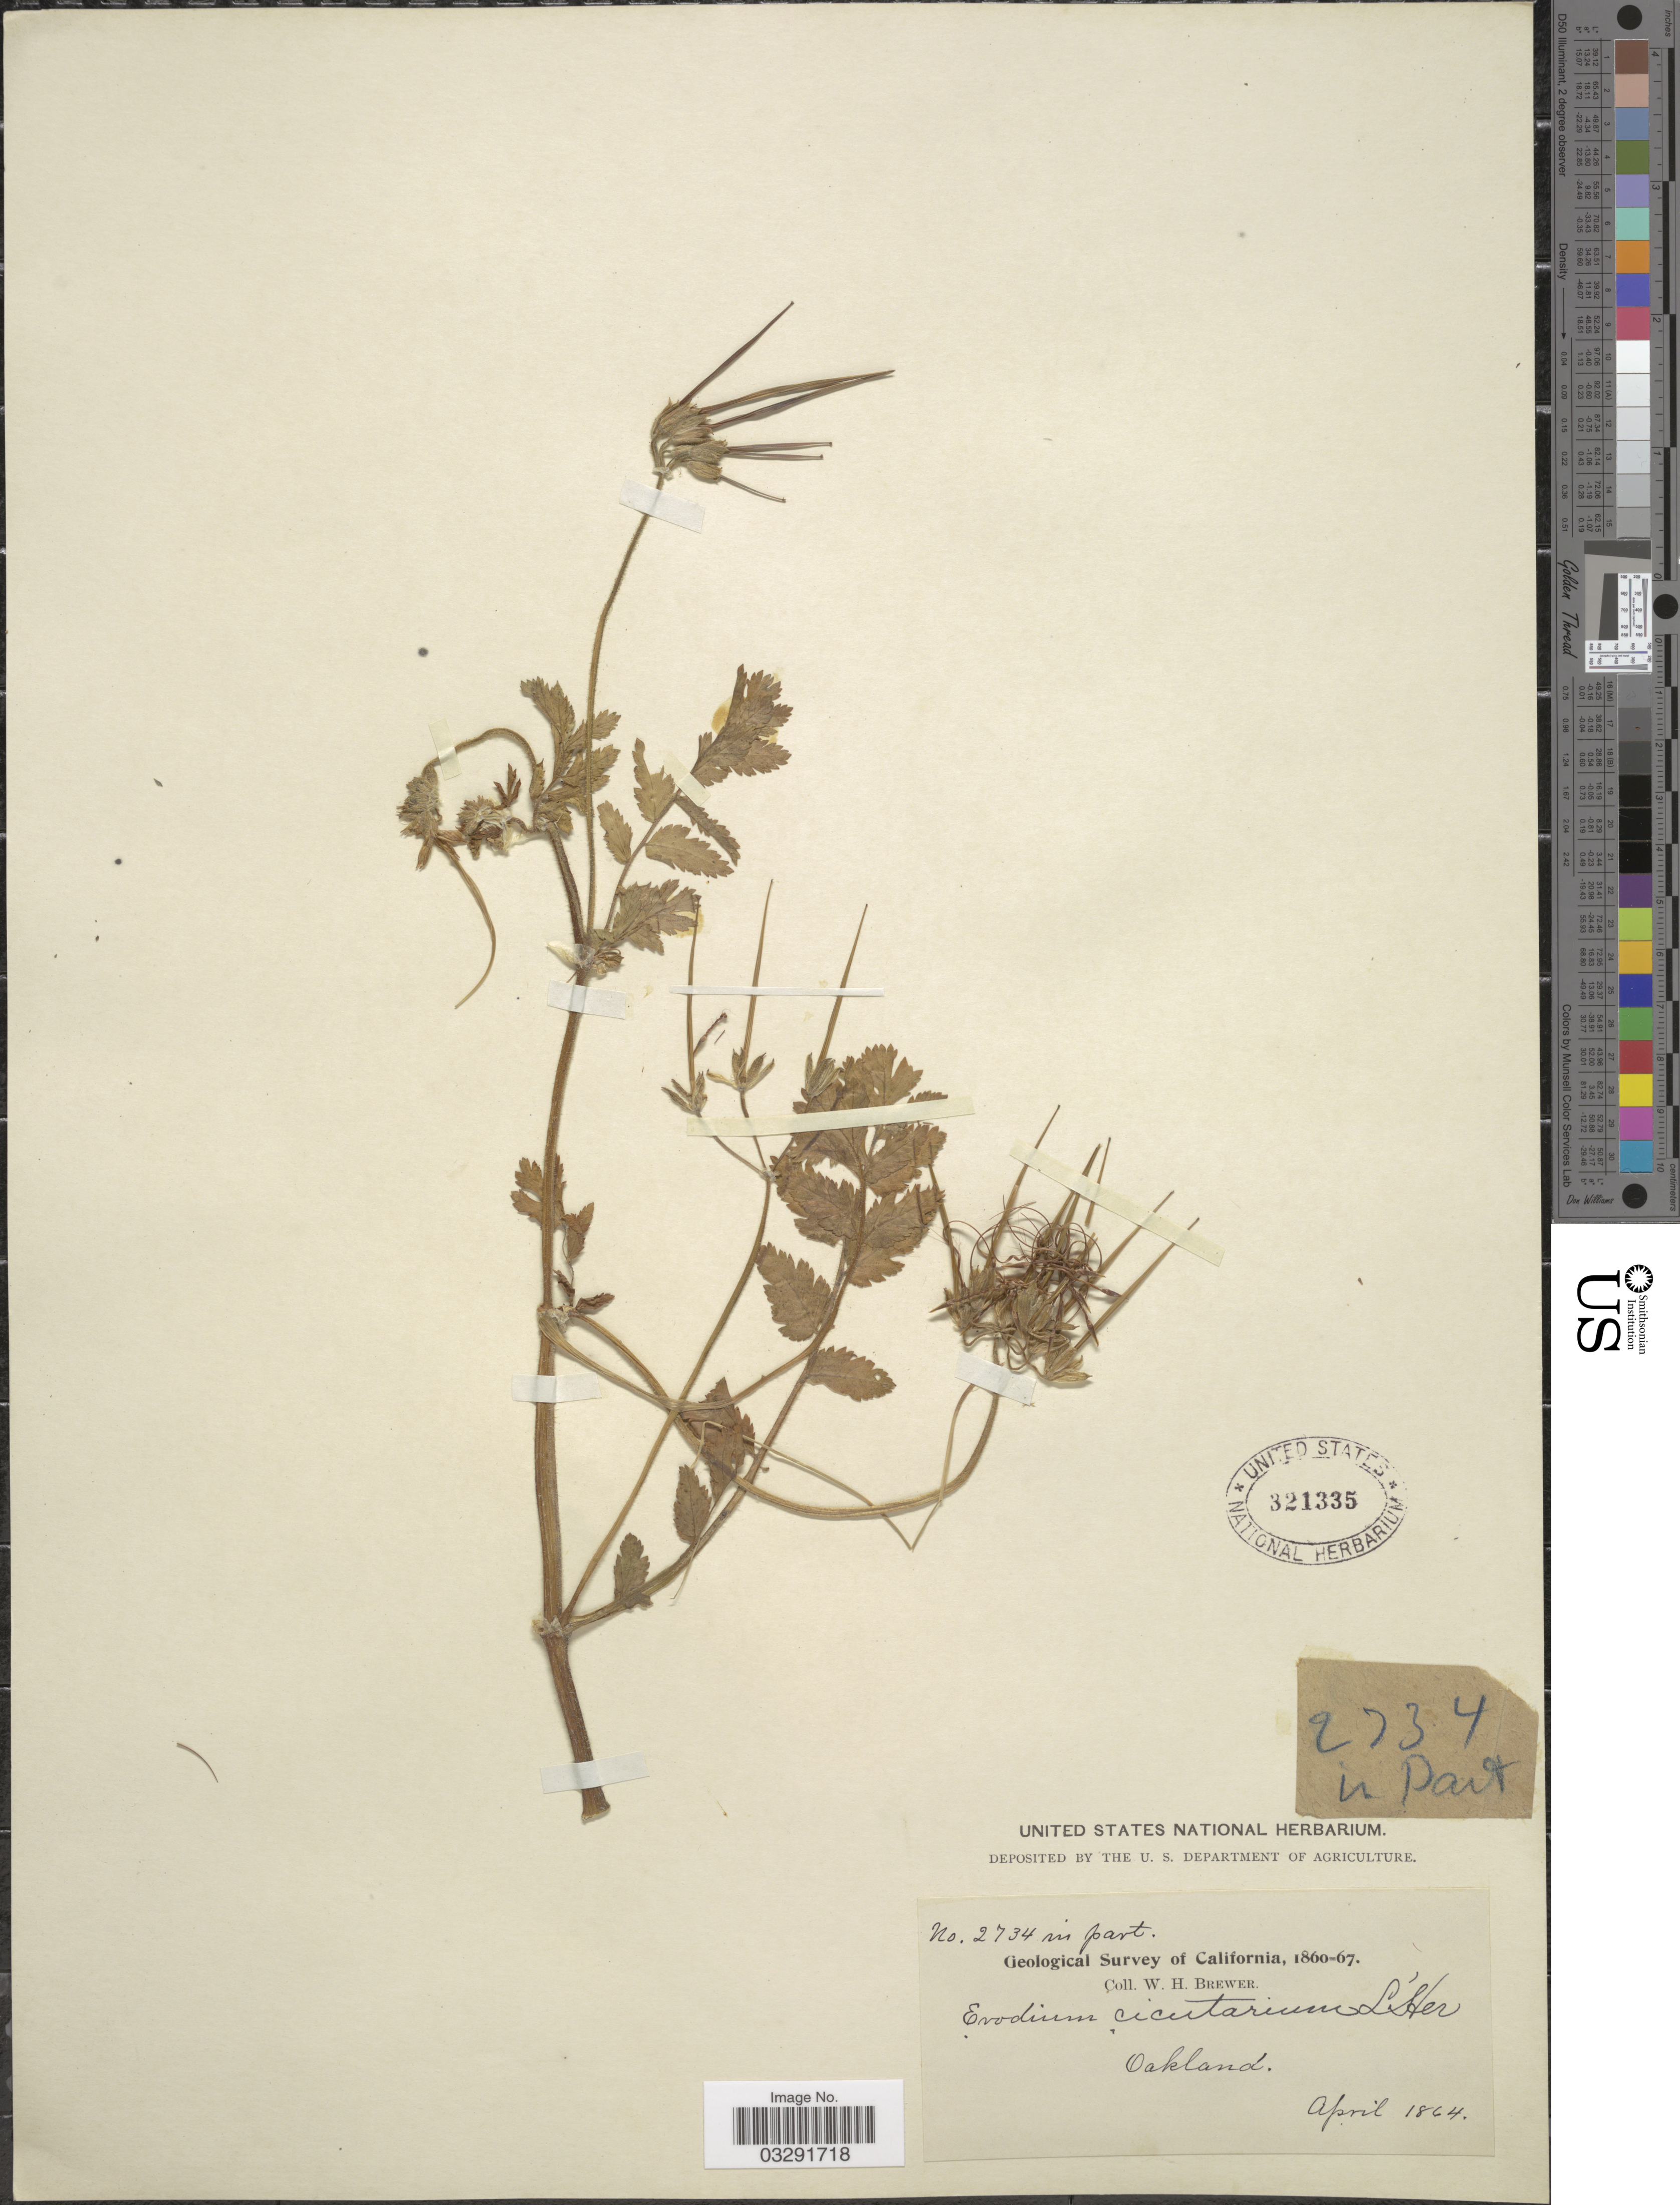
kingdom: Plantae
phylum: Tracheophyta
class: Magnoliopsida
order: Geraniales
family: Geraniaceae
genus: Erodium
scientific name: Erodium cicutarium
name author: (L.) L'Hér.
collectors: W. H. Brewer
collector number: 2734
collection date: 1864-04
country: United States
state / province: California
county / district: Alameda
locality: Oakland.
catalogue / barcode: US 321335